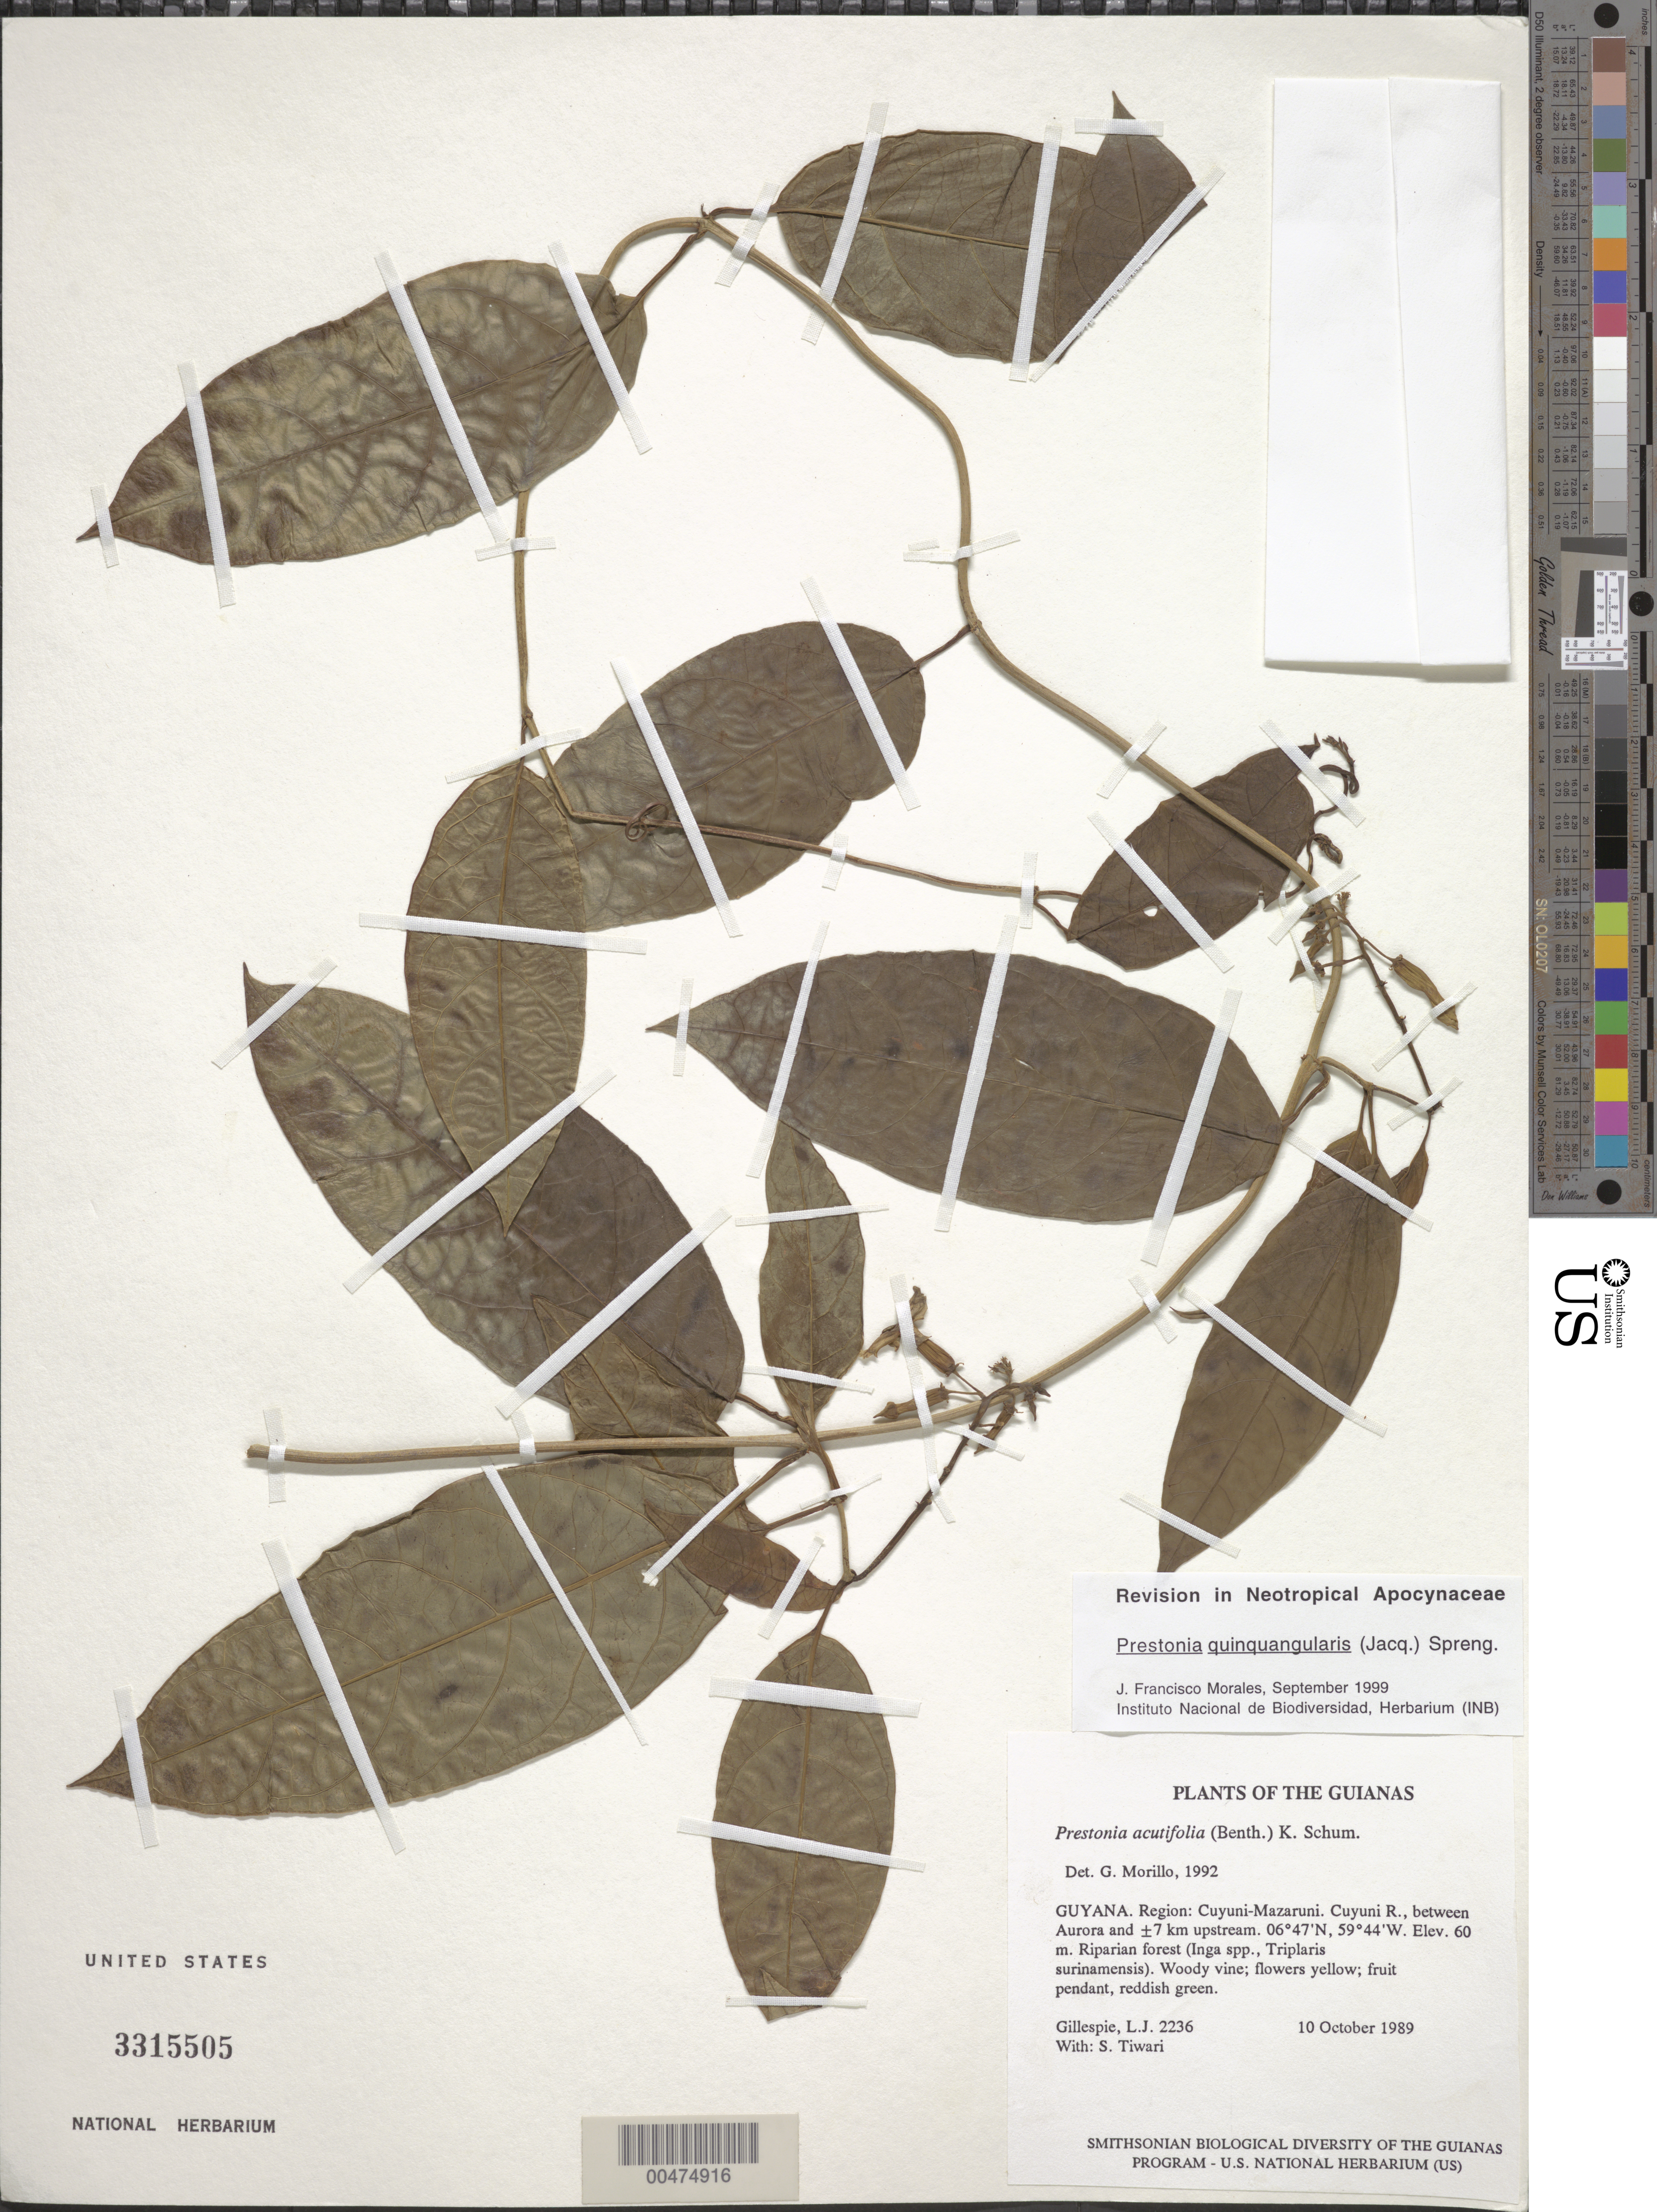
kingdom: Plantae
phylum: Tracheophyta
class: Magnoliopsida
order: Gentianales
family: Apocynaceae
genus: Prestonia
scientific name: Prestonia quinquangularis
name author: (Jacq.) Spreng.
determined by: Morillo, G. N.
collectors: L. J. Gillespie & S. Tiwari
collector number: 2236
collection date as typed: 10 October 1989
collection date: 1989-10-10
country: Guyana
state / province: Cuyuni-Mazaruni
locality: Cuyuni R., between Aurora and ±7 km upstream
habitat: Riparian forest (Inga spp., Triplaris surinamensis)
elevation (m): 60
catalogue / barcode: US 3315505